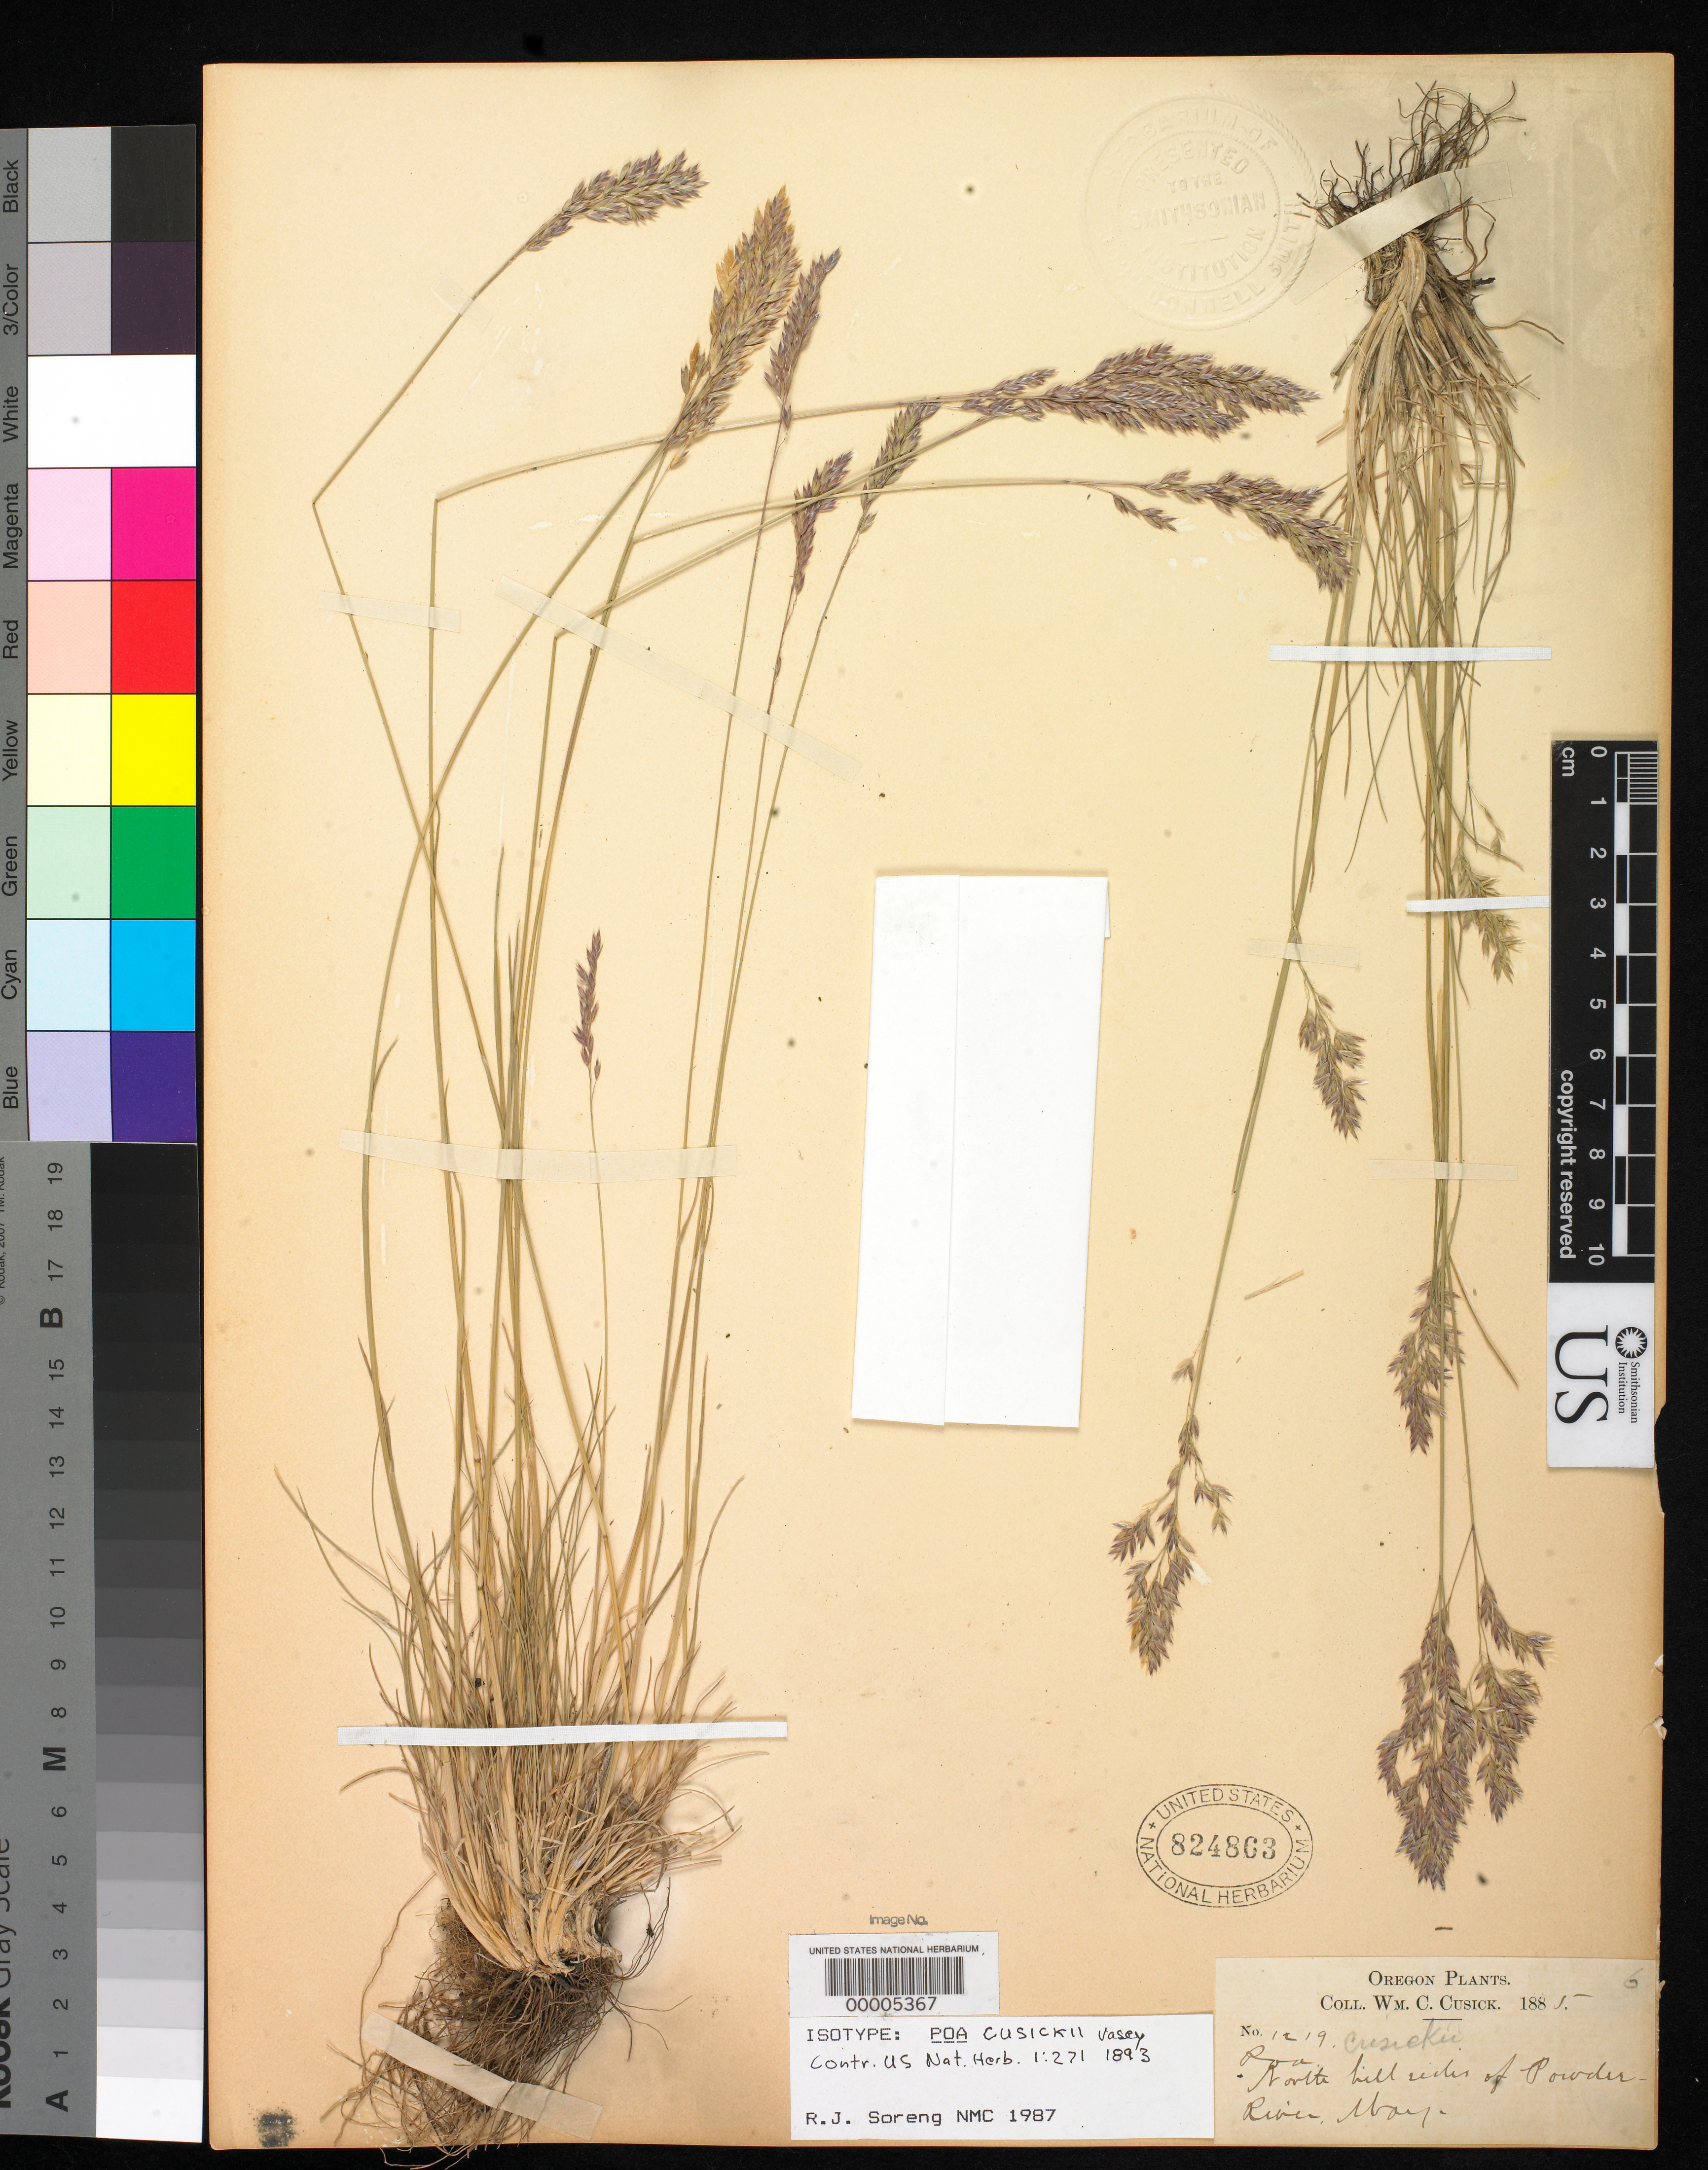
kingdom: Plantae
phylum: Tracheophyta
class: Liliopsida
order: Poales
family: Poaceae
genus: Poa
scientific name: Poa cusickii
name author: Vasey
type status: Isotype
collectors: W. C. Cusick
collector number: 1219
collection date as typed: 1885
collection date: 1885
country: United States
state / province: Oregon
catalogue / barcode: US 824863